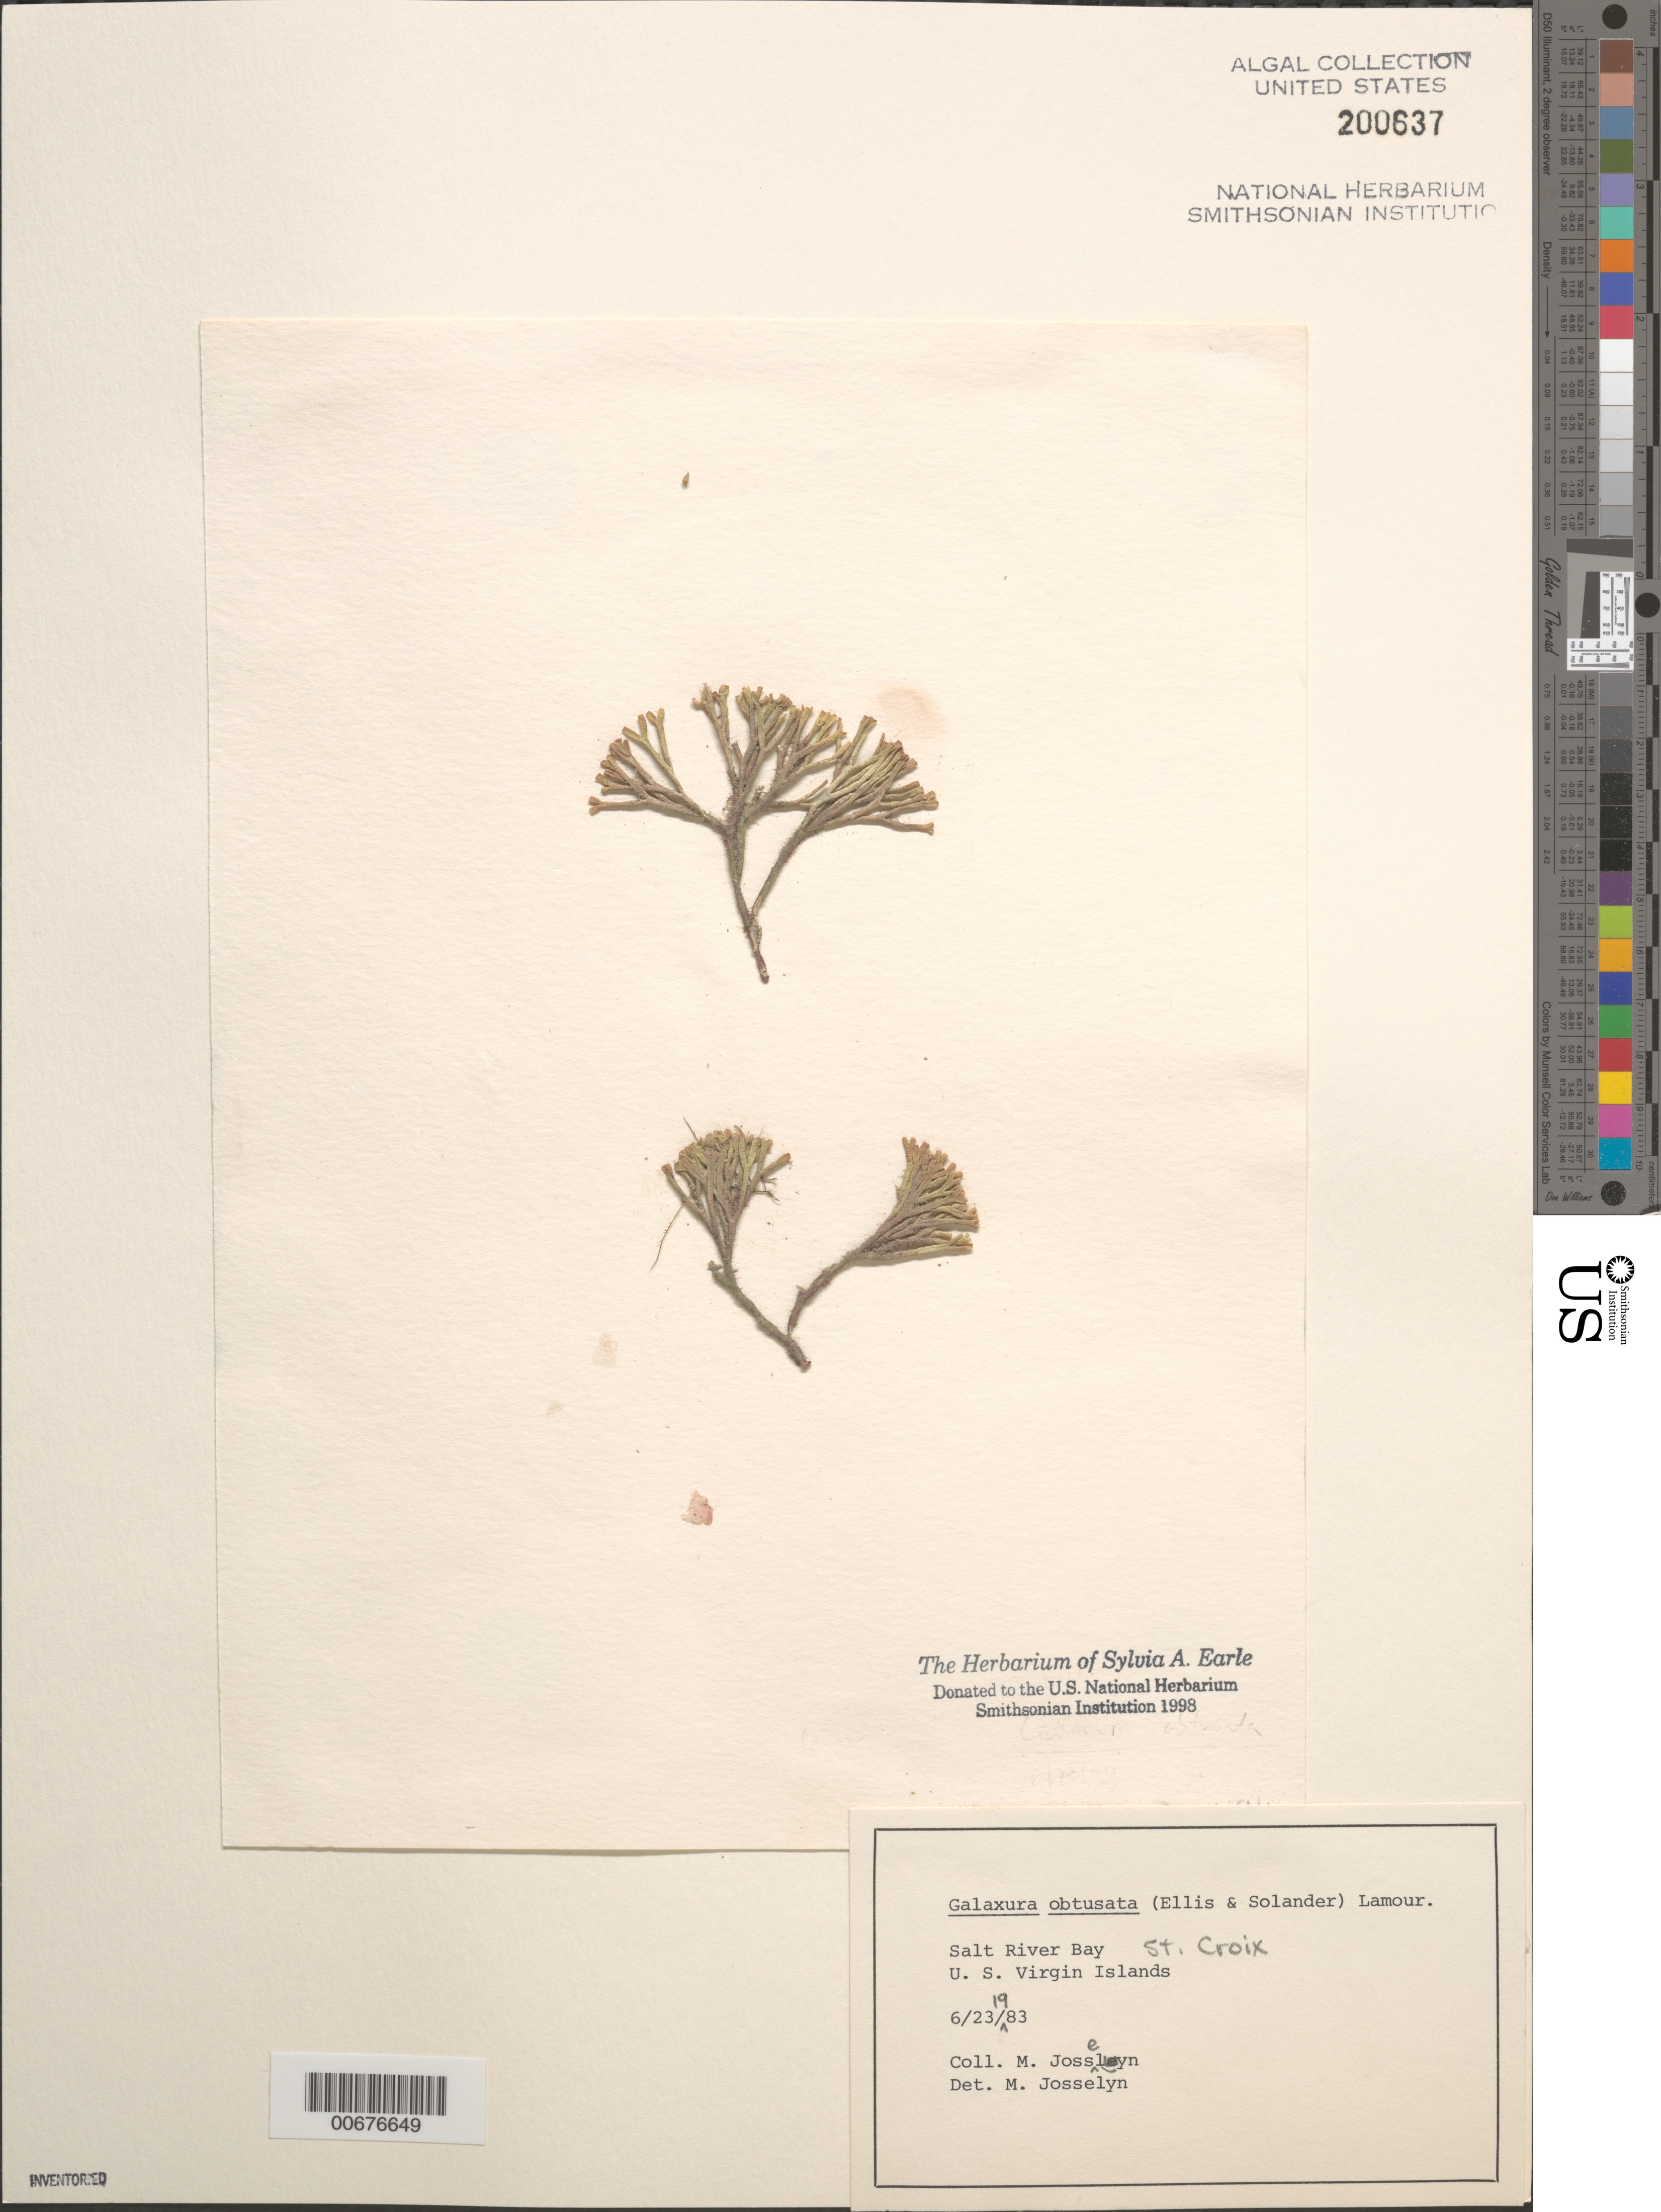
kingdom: Plantae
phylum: Rhodophyta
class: Florideophyceae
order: Nemaliales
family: Galaxauraceae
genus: Dichotomaria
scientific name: Dichotomaria obtusata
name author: (Ellis & Sol.) Lam.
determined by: Algae name updating Project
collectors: M. Josselyn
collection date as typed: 23 Jun 1983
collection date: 1983-06-23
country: U.S. Virgin Islands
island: St. Croix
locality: Salt River Bay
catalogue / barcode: US 200637